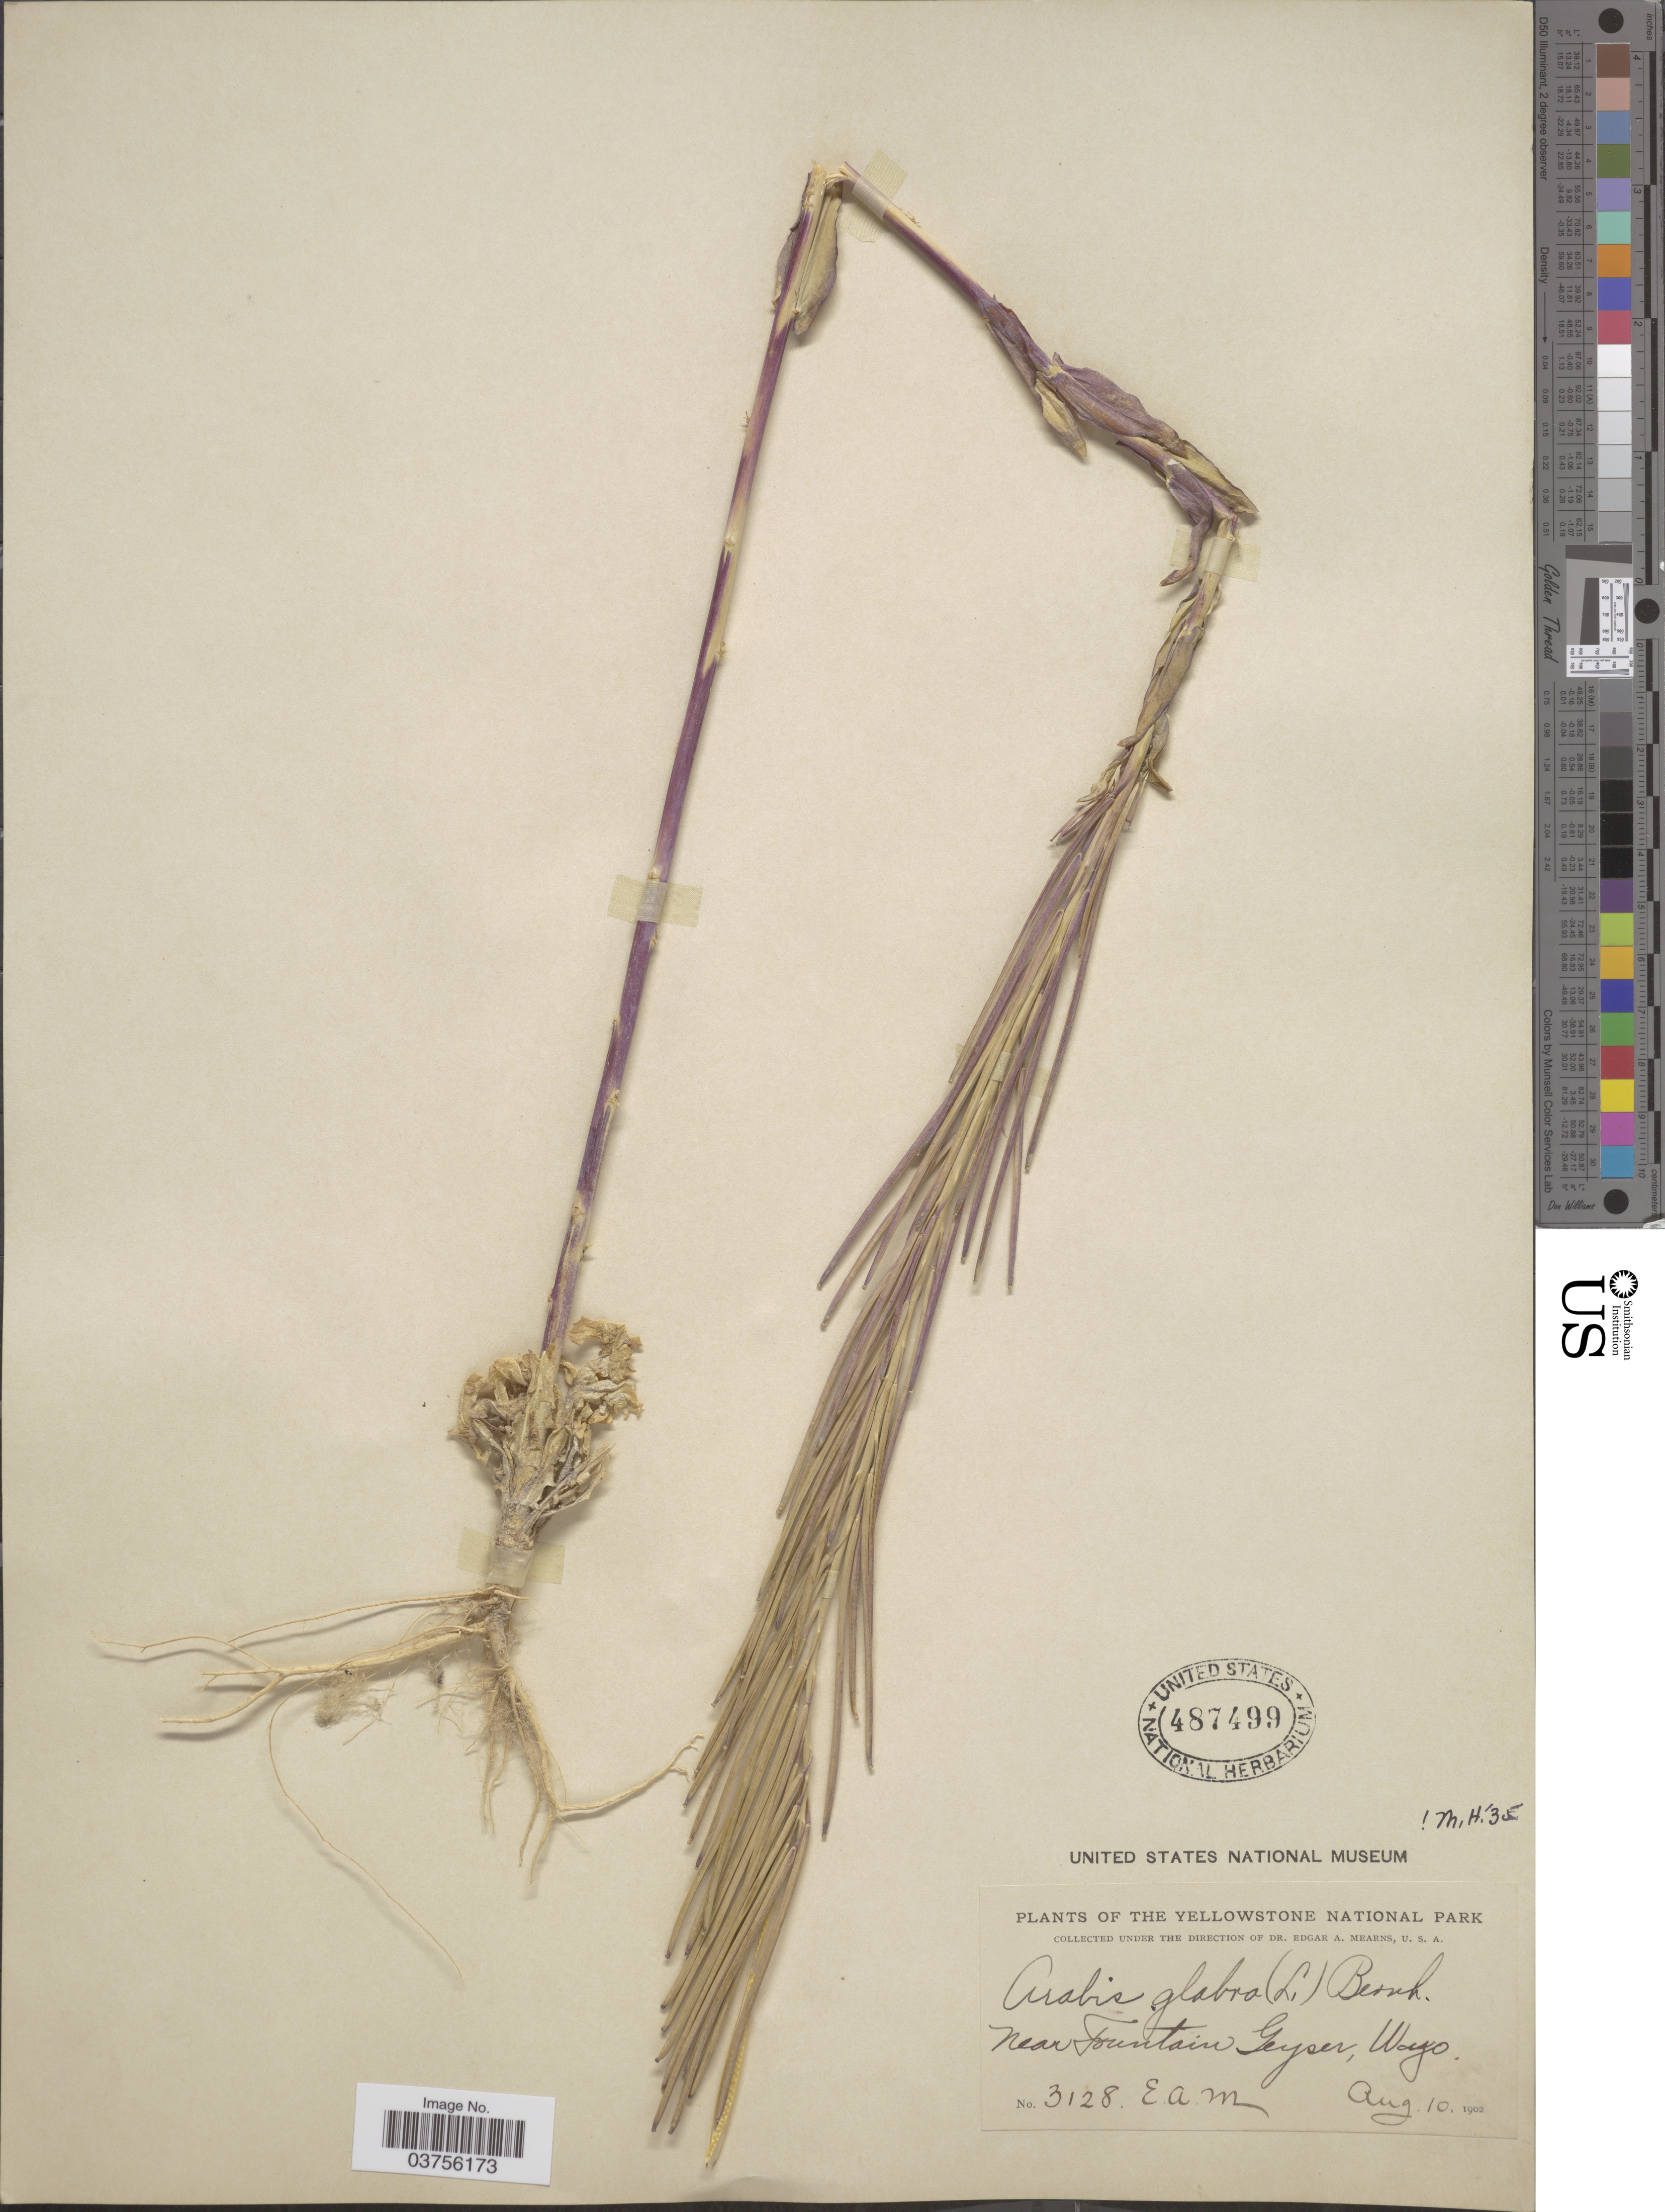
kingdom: Plantae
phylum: Tracheophyta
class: Magnoliopsida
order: Brassicales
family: Brassicaceae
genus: Turritis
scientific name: Turritis glabra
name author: L.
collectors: E. A. Mearns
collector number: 3128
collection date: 1902-08-10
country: United States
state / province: Wyoming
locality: The Yellowstone National Park. Near Fountain Geyser.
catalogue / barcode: US 487499